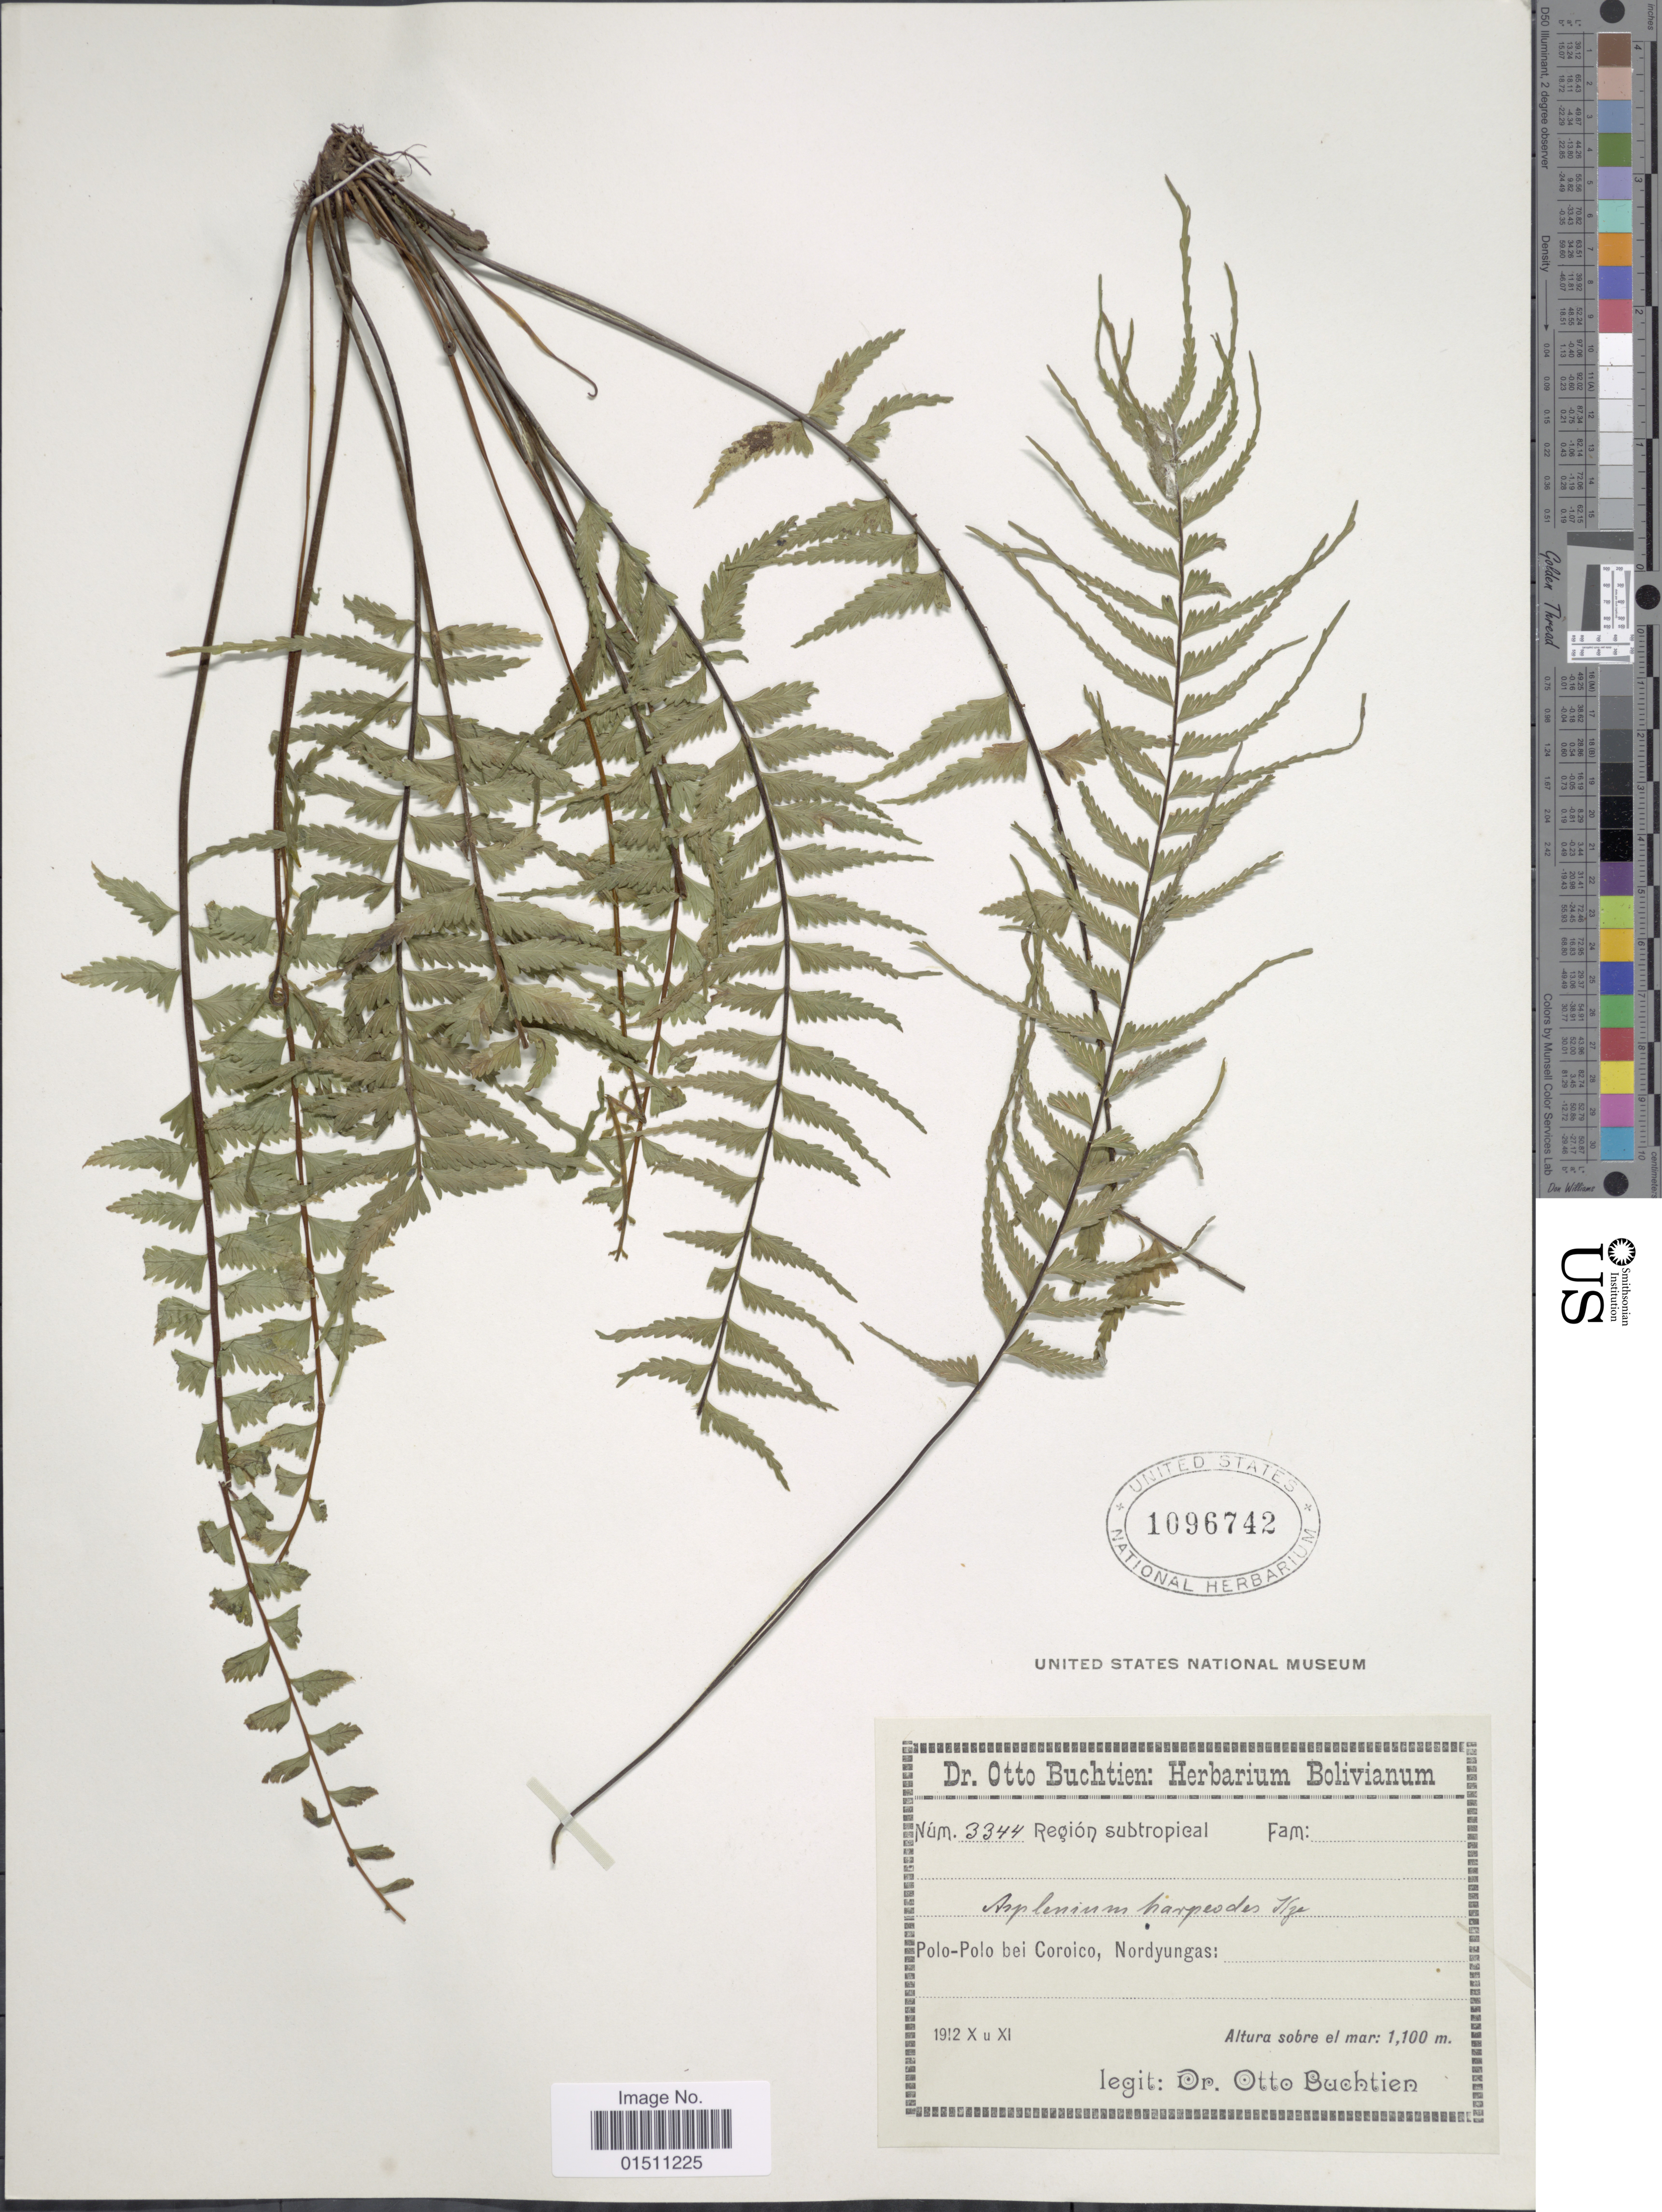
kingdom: Plantae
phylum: Tracheophyta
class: Polypodiopsida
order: Polypodiales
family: Aspleniaceae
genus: Asplenium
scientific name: Asplenium harpeodes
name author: Kunze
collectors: O. Buchtien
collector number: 3344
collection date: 1912-10/1912-11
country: Bolivia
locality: Bolivia, Polo-Polo bei Coroico, Nordyungas.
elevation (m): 1100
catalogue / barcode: US 1096742